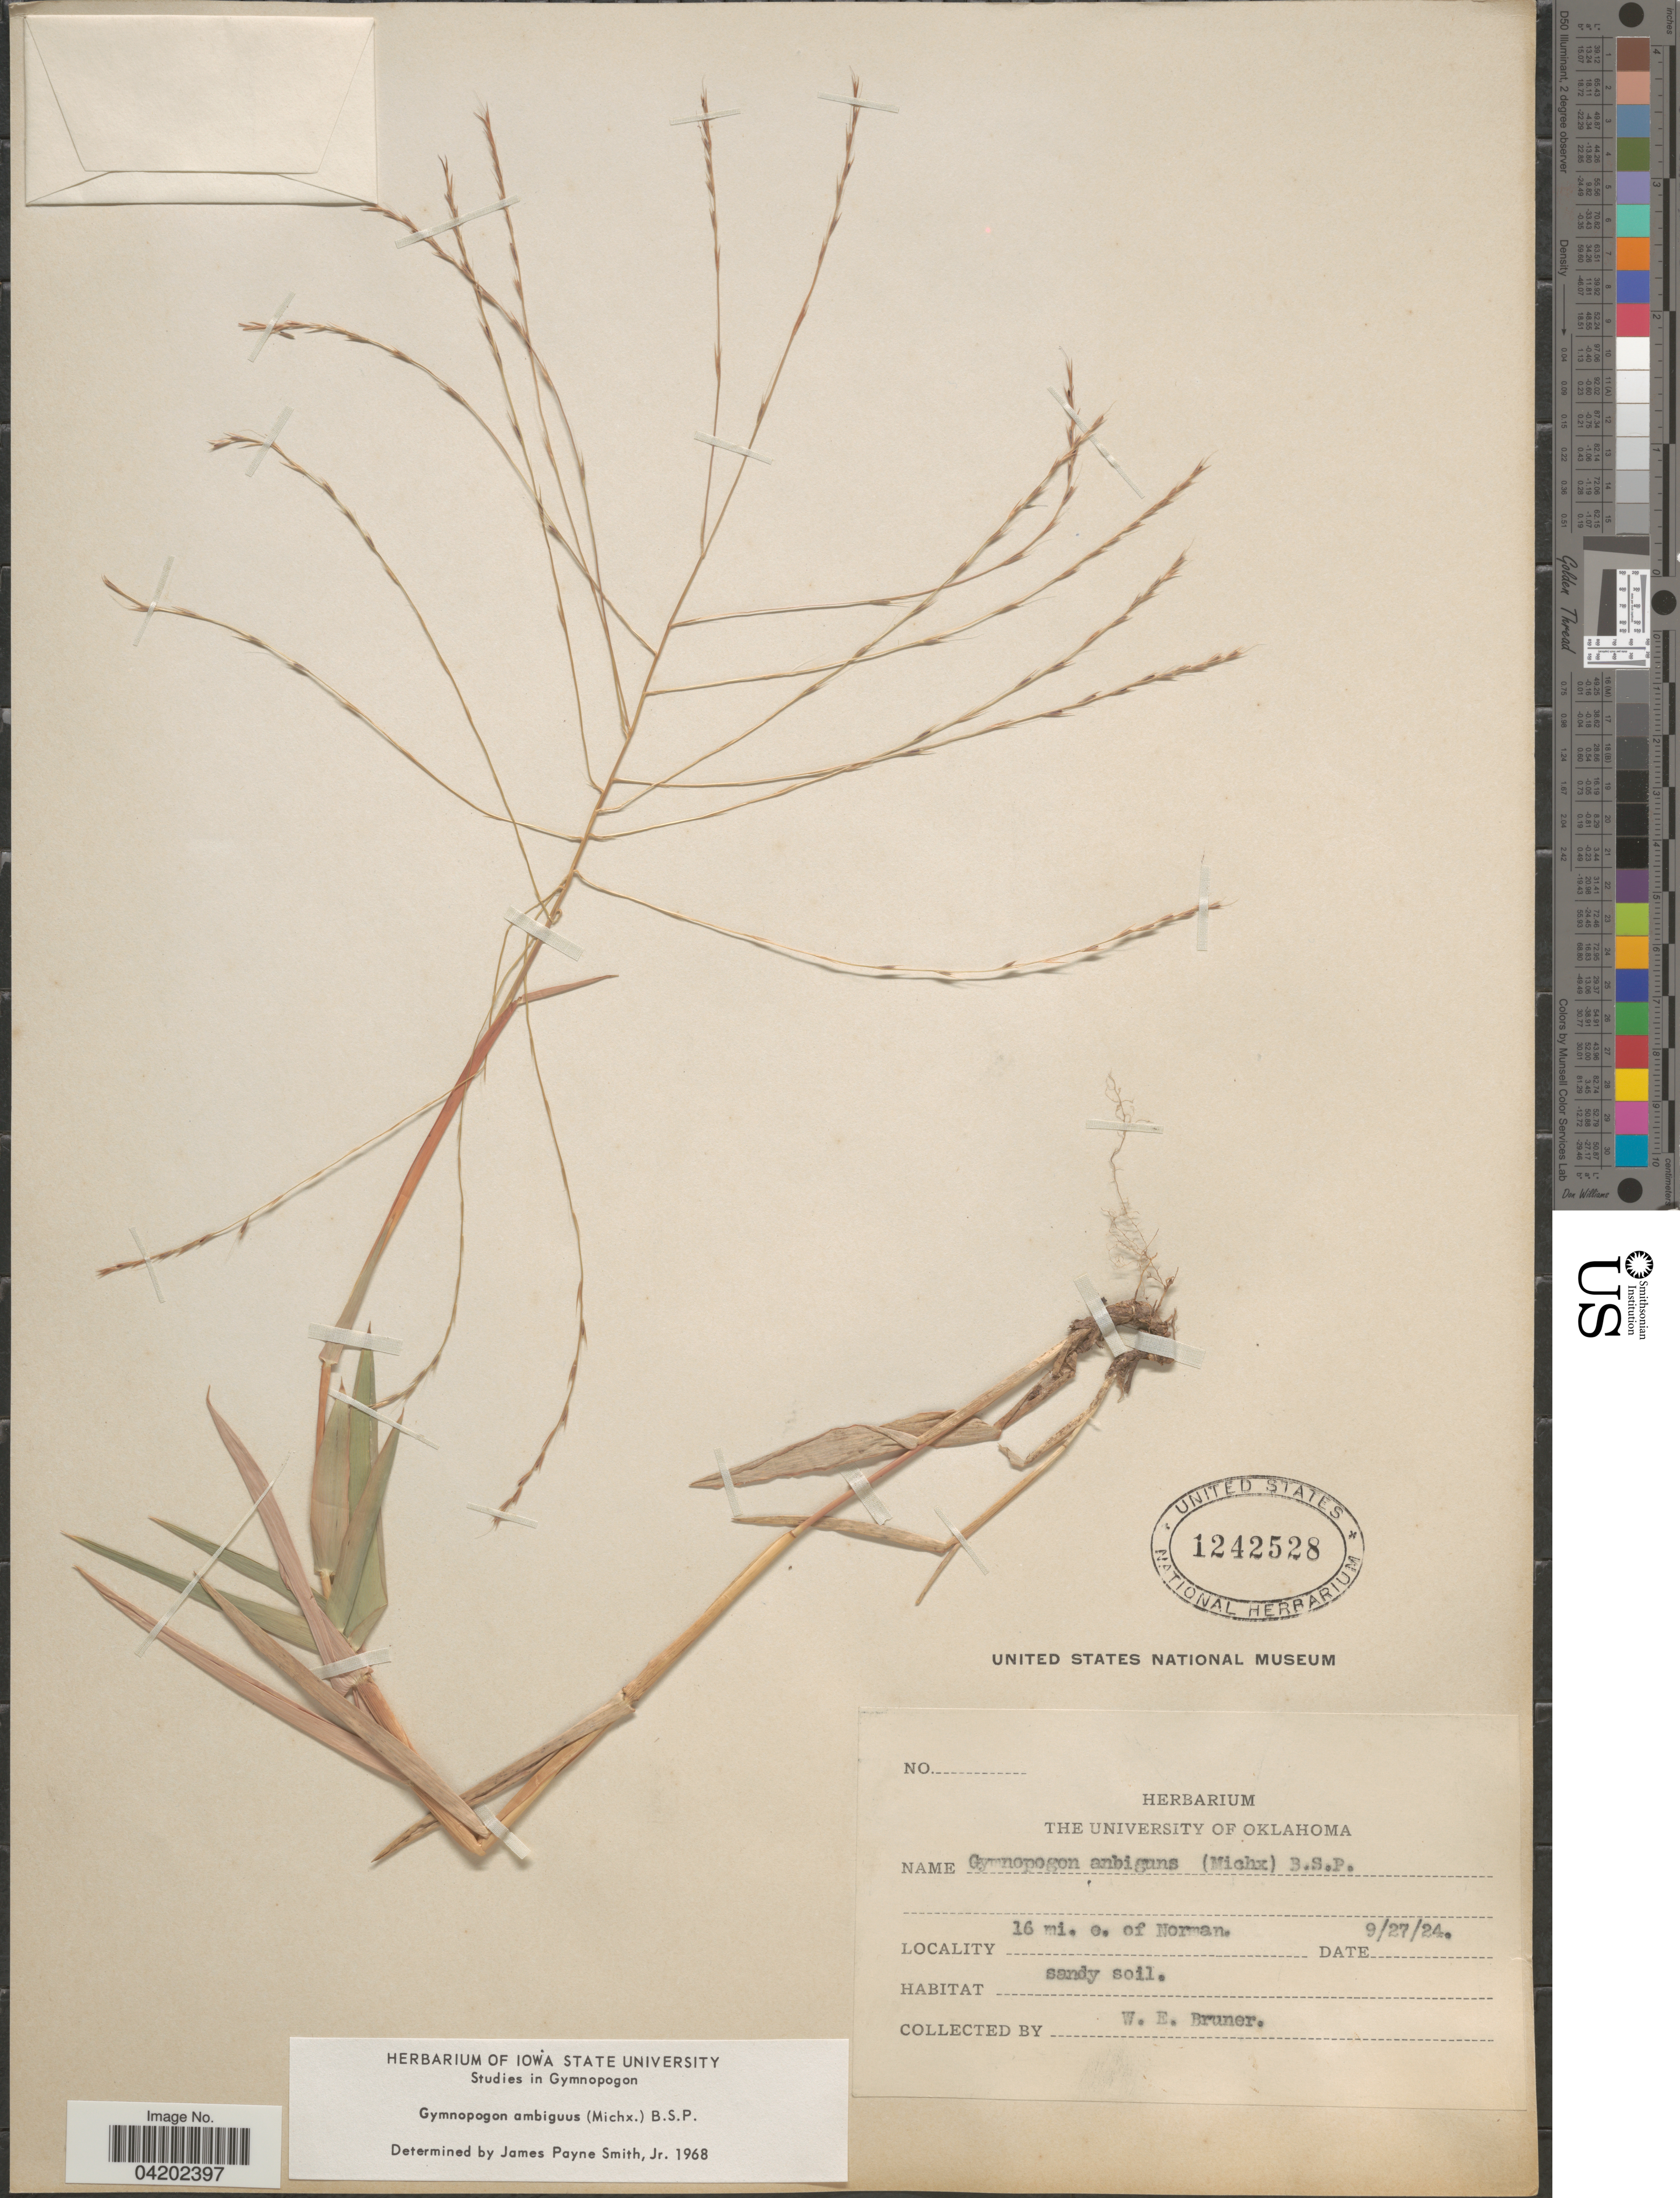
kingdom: Plantae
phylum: Tracheophyta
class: Liliopsida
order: Poales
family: Poaceae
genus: Gymnopogon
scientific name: Gymnopogon ambiguus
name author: (Michx.) Britton, Stearns & Poggenb.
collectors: W. Bruner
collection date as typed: Transcribed d/m/y: 27/9/24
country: United States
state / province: Oklahoma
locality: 16 mi. e. of Norman.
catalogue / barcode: US 1242528